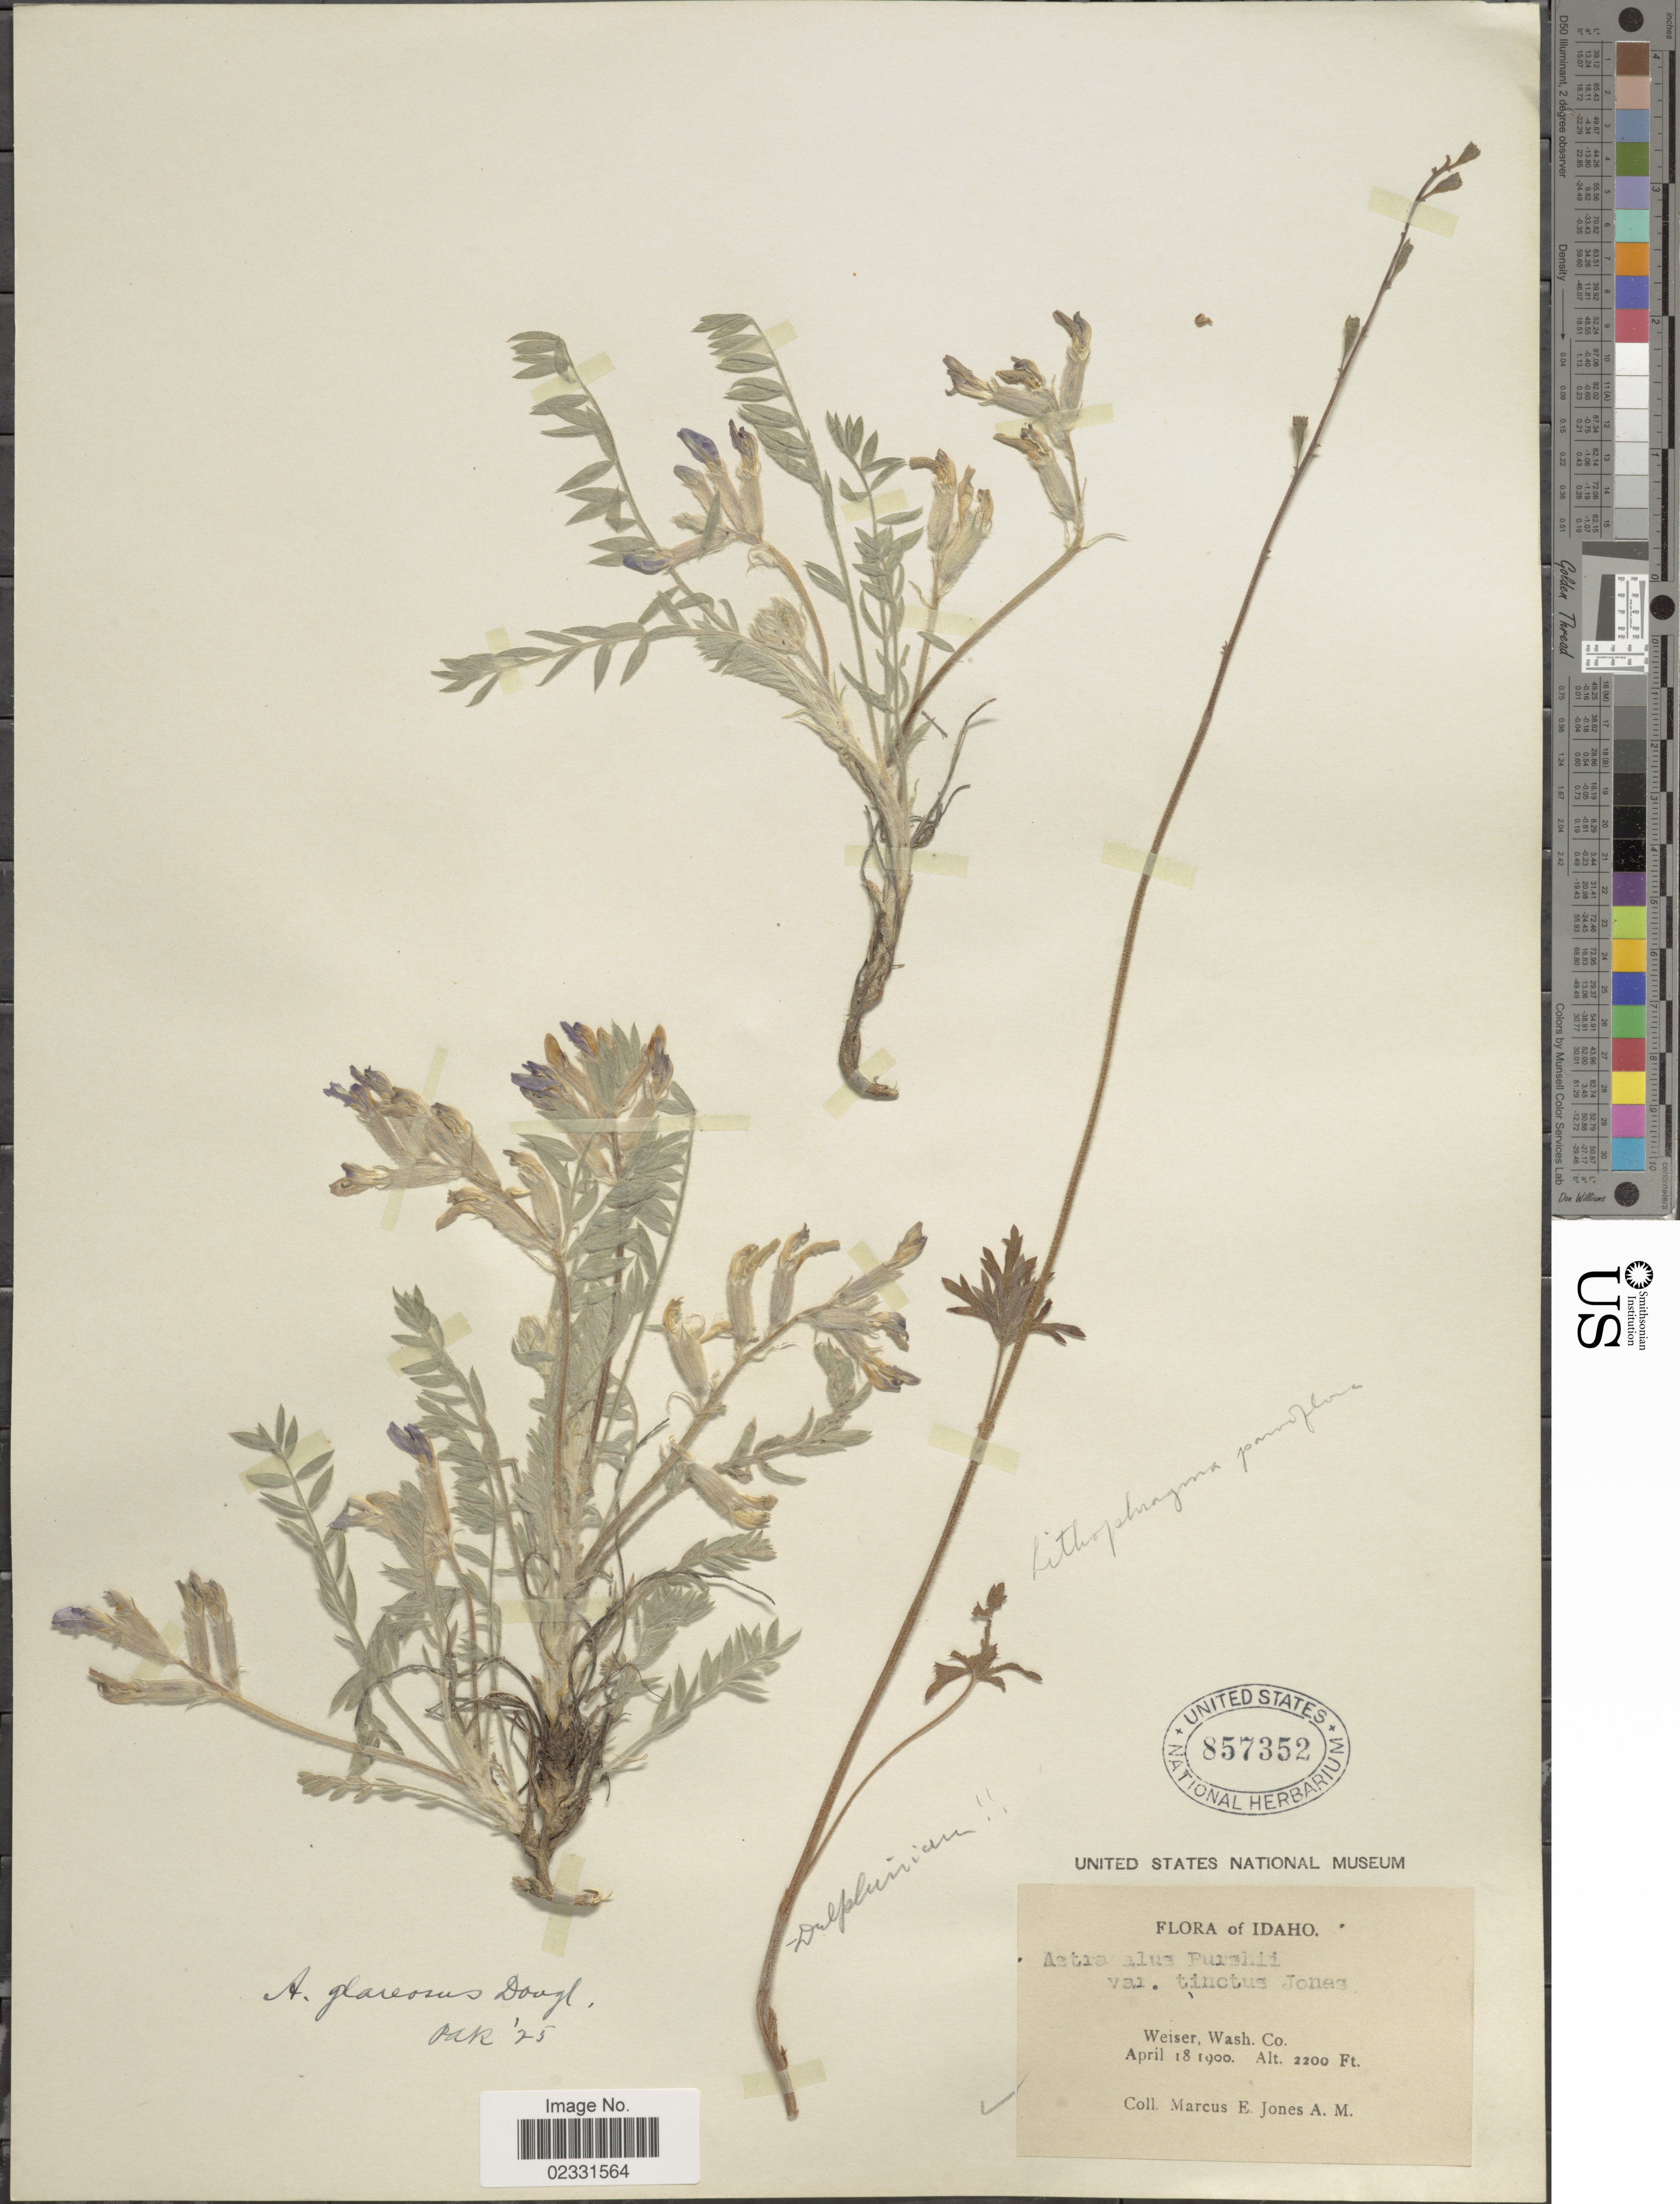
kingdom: Plantae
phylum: Tracheophyta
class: Magnoliopsida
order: Fabales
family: Fabaceae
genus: Astragalus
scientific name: Astragalus purshii var. glareosus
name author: (Douglas ex Hook.) Barneby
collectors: M. E. Jones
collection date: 1900-04-18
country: United States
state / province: Idaho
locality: Weiser, Wash. Co.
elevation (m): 671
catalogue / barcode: US 857352